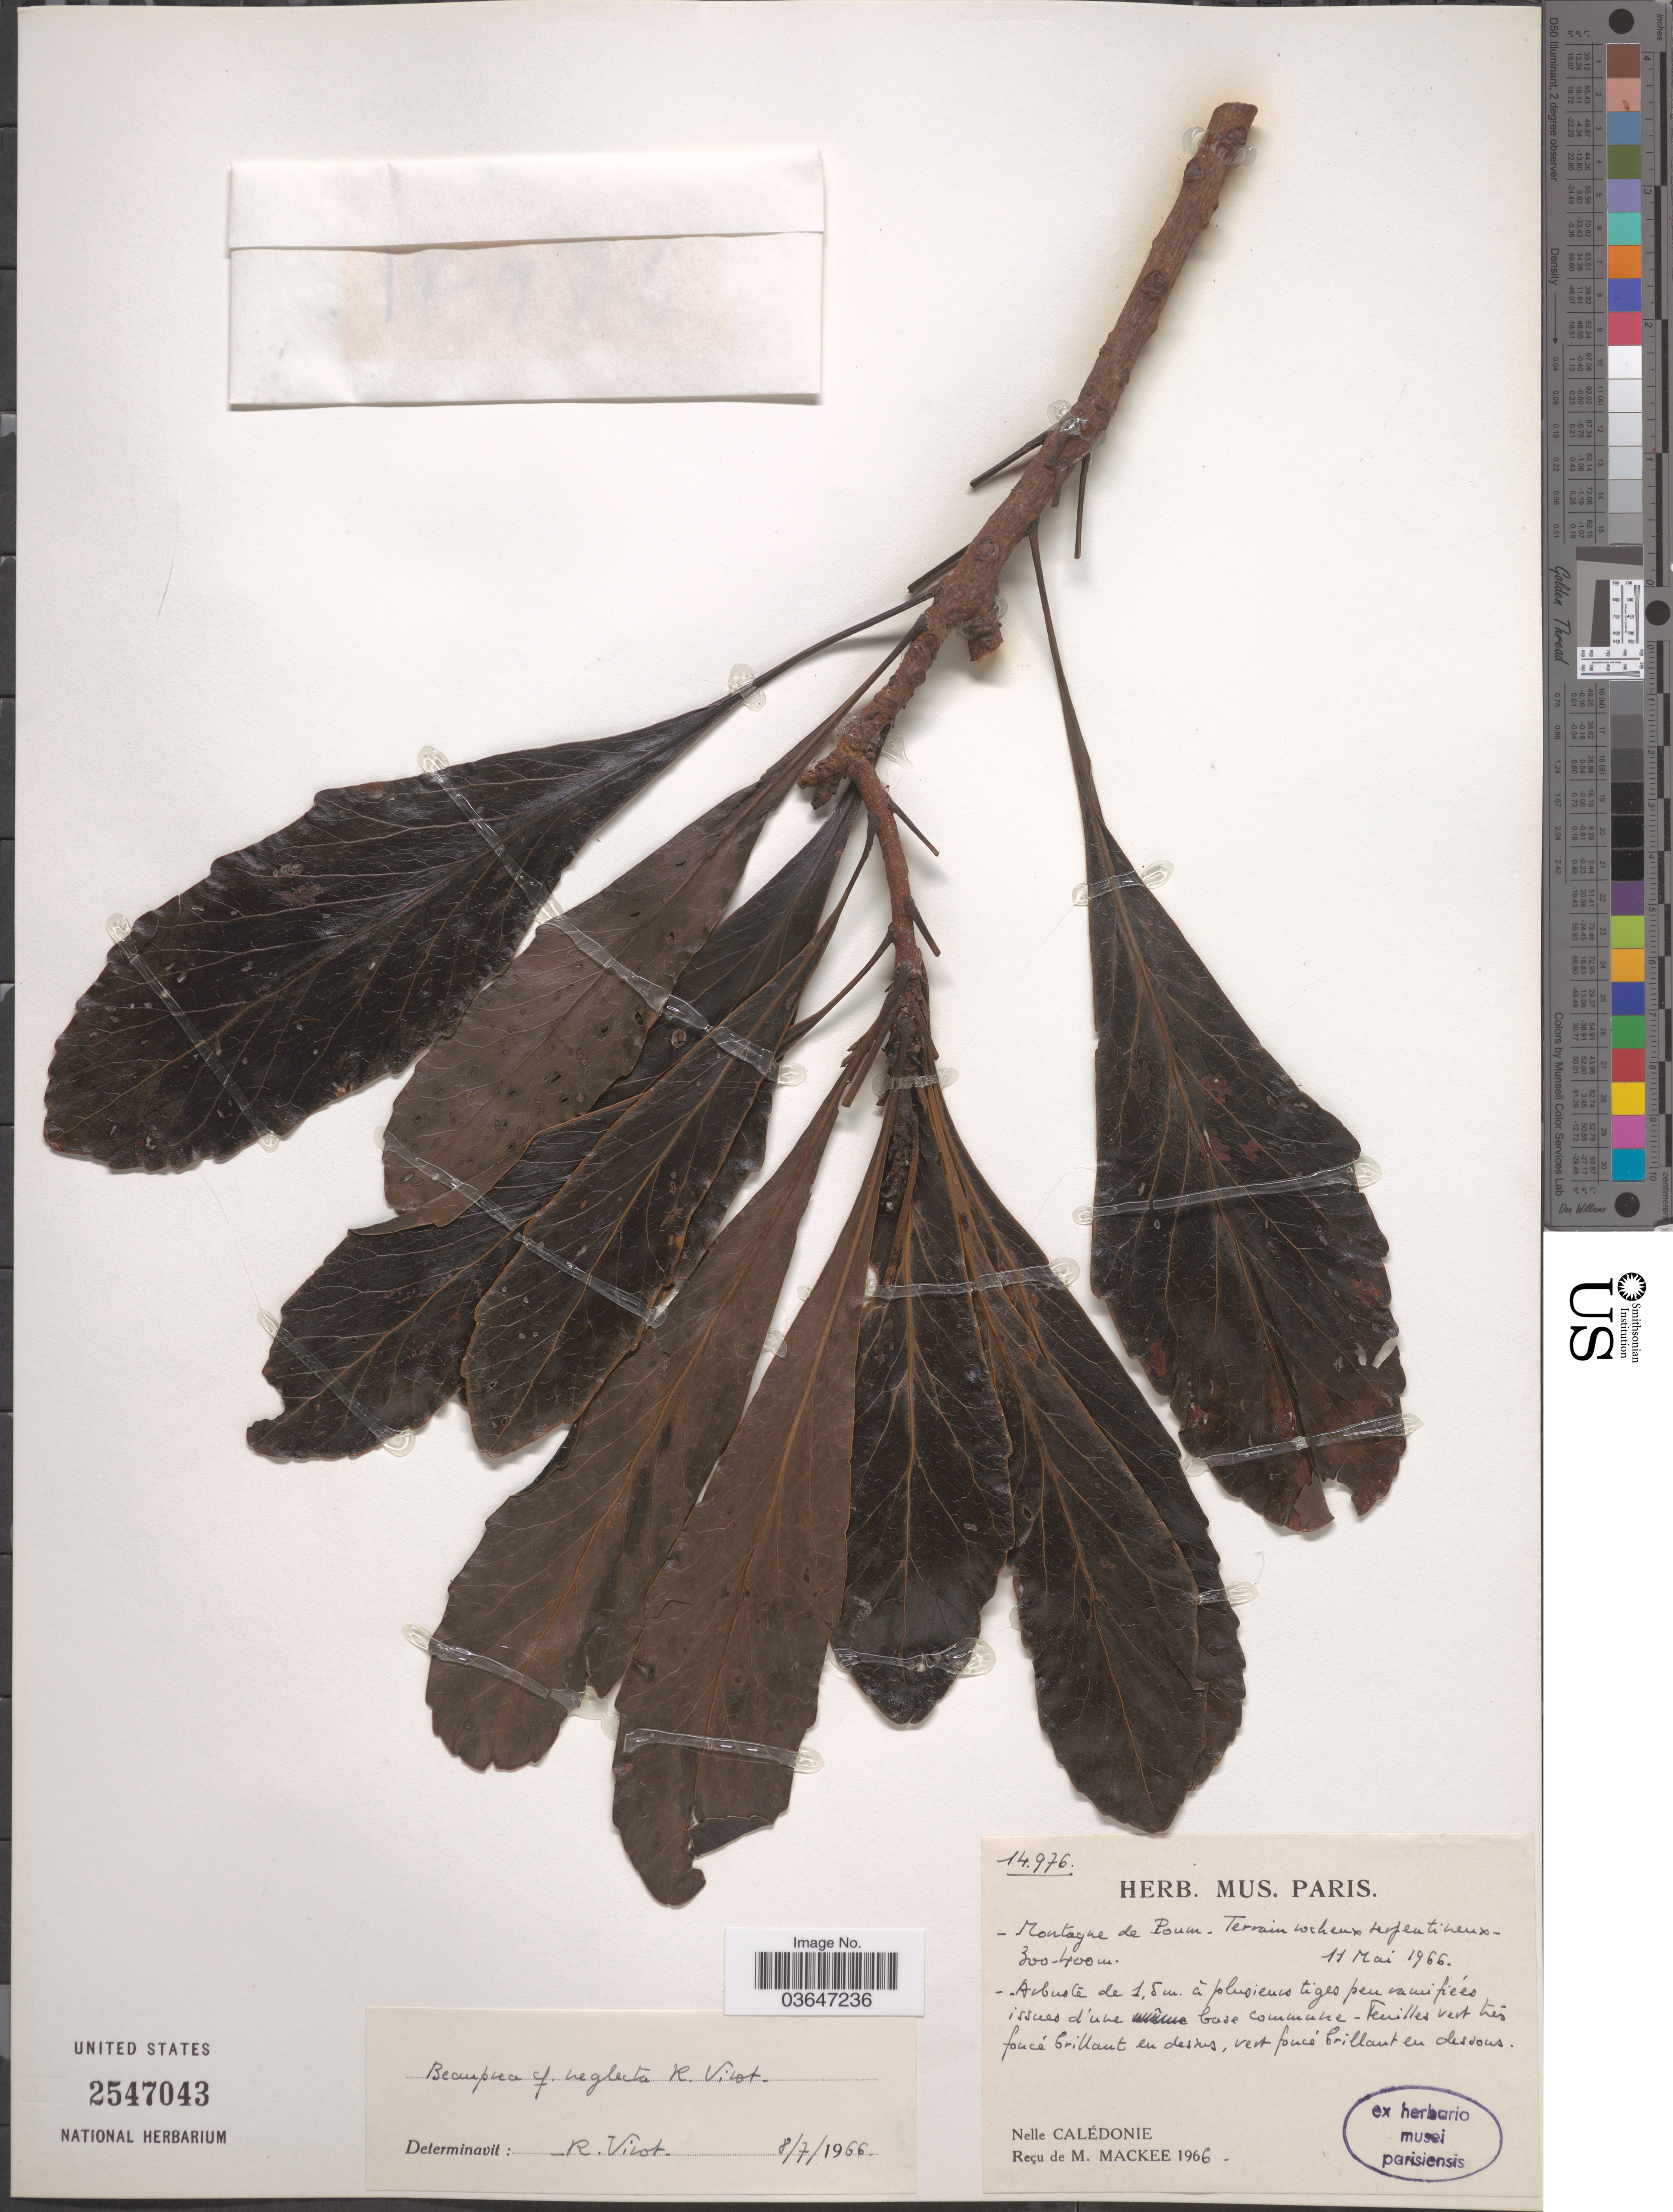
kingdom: Plantae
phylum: Tracheophyta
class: Magnoliopsida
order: Proteales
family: Proteaceae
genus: Beauprea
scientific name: Beauprea neglecta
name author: R. Virot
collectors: M. Mackee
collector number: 14976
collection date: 1966-05-11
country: New Caledonia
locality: Montagne de Poum.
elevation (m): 300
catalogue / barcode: US 2547043